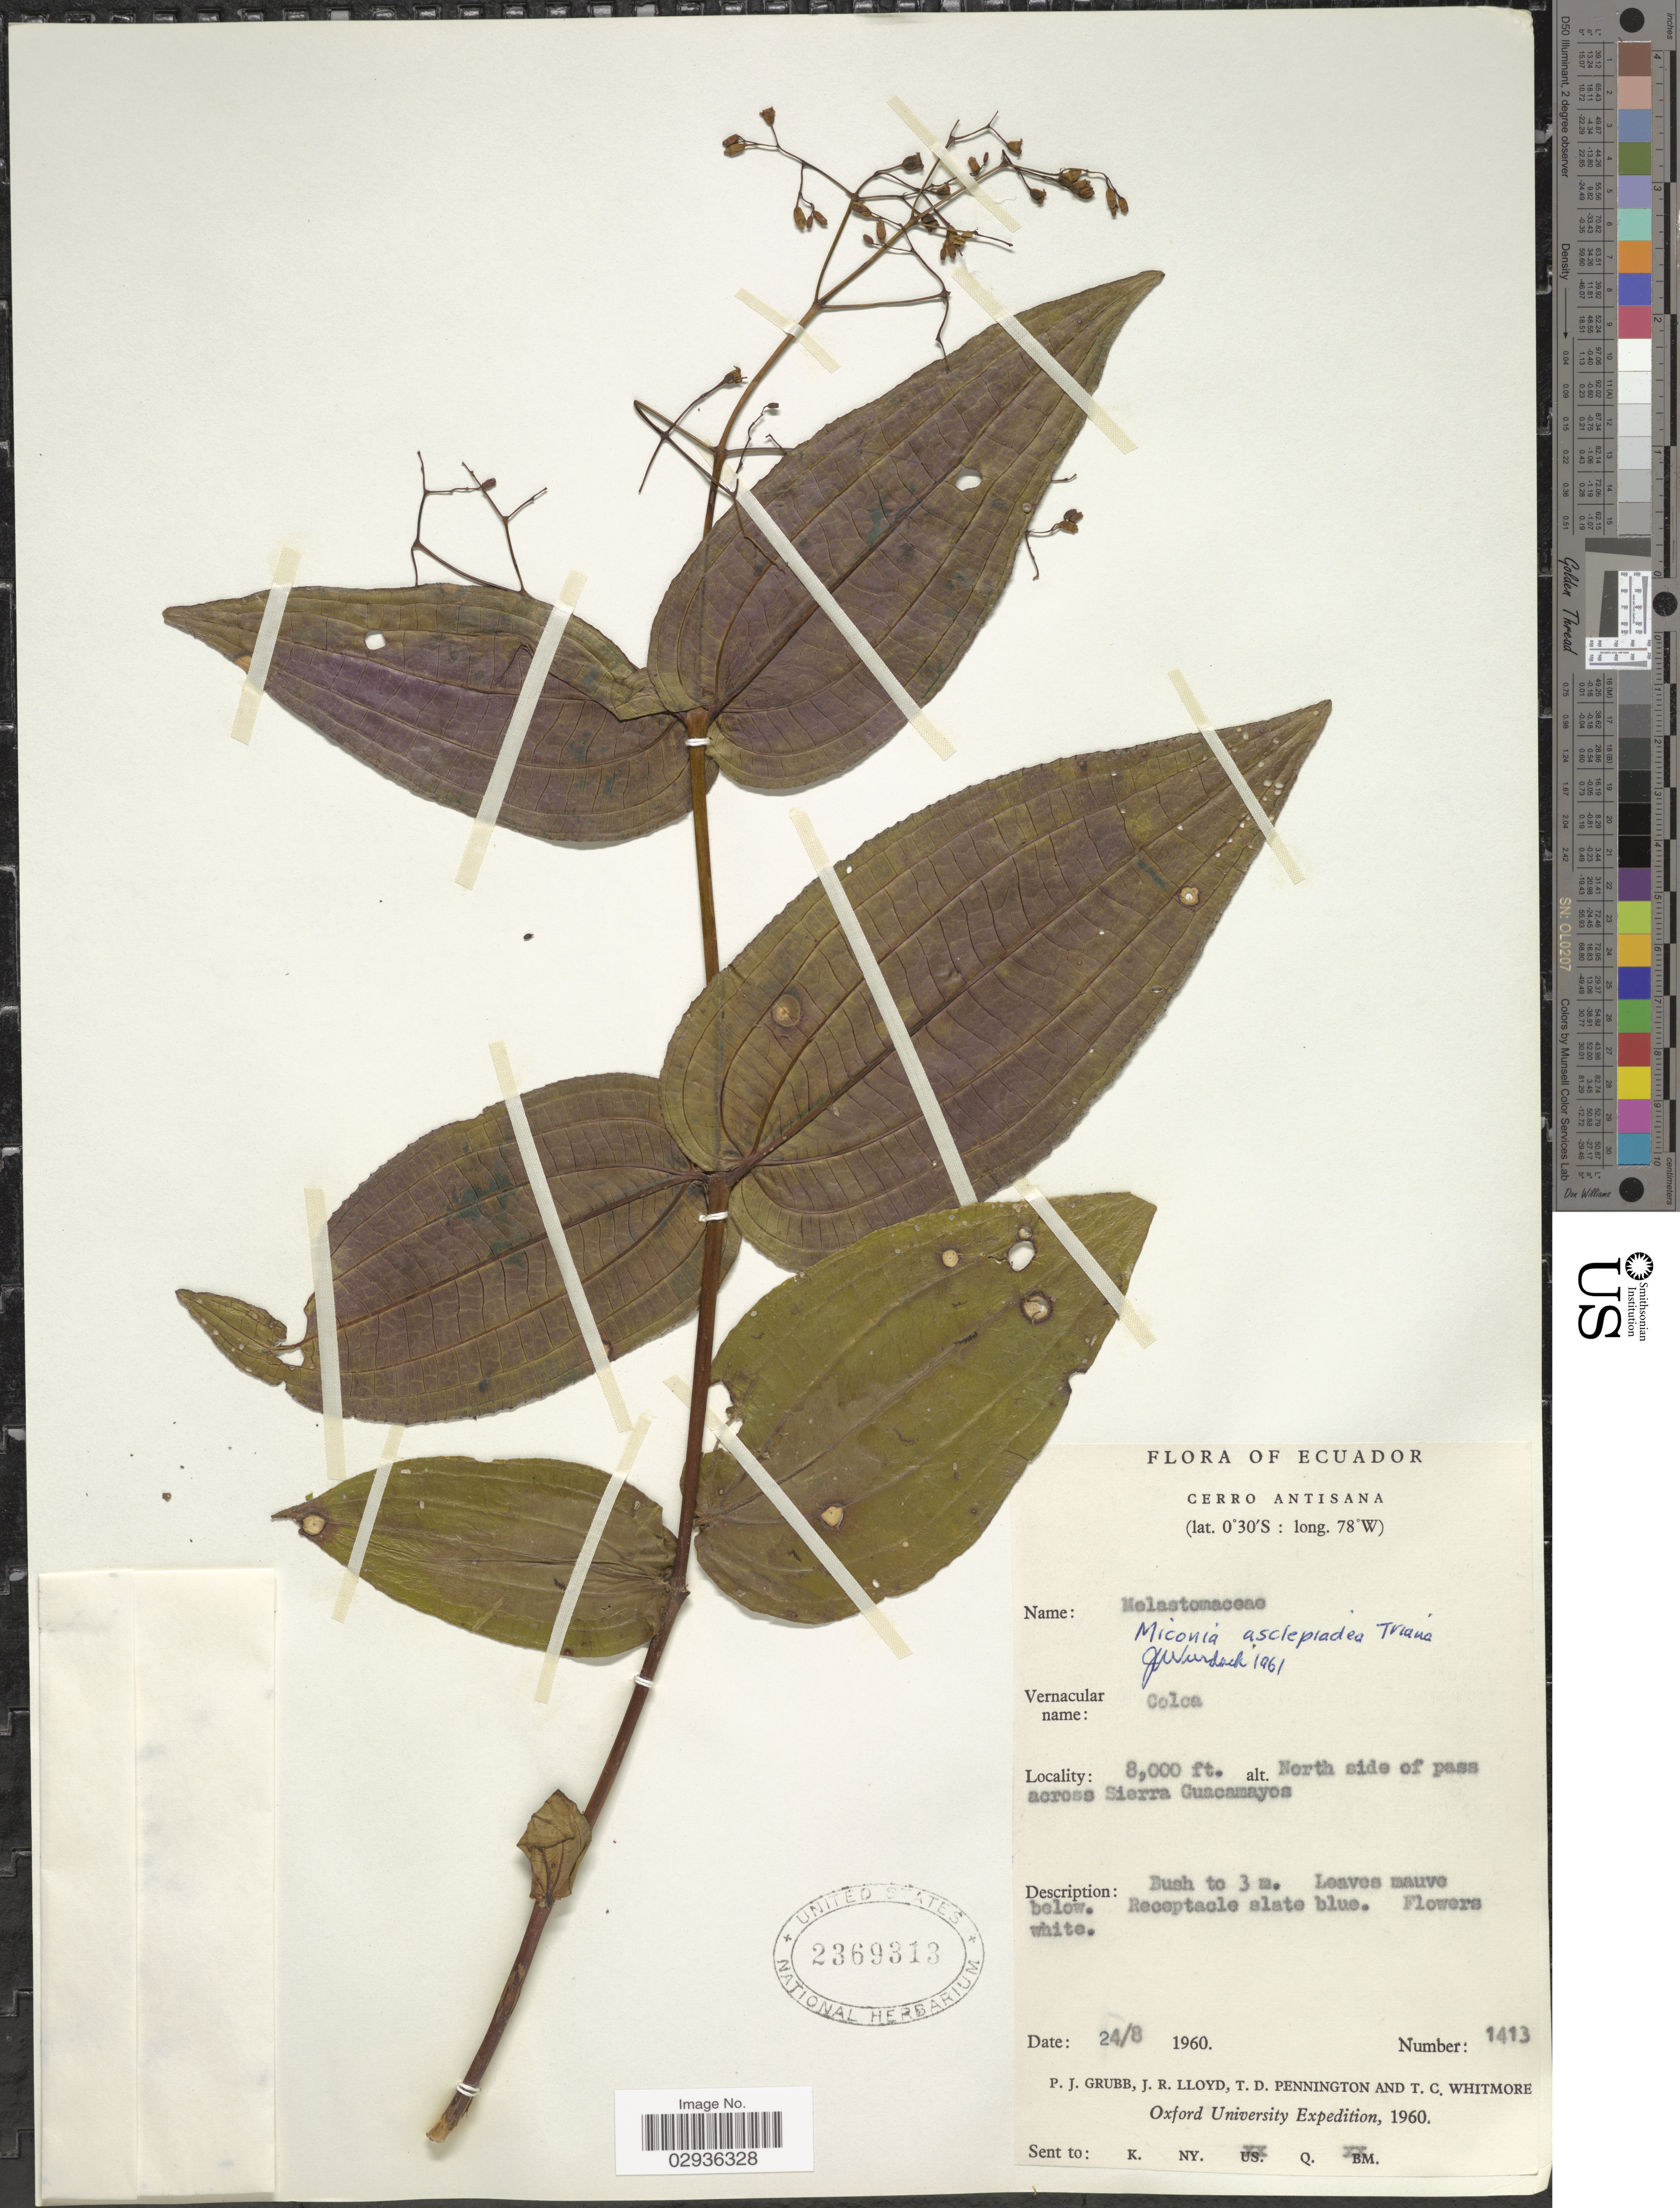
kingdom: Plantae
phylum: Tracheophyta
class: Magnoliopsida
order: Myrtales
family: Melastomataceae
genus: Miconia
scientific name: Miconia asclepiadea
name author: Triana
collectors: P. J. Grubb, J. R. Lloyd, T. D. Pennington & T. C. Whitmore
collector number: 1413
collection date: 1960-08-24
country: Ecuador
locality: Cerro Antisana. North side of pass across Sierra Guacamayos.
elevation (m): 2438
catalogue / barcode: US 2369313